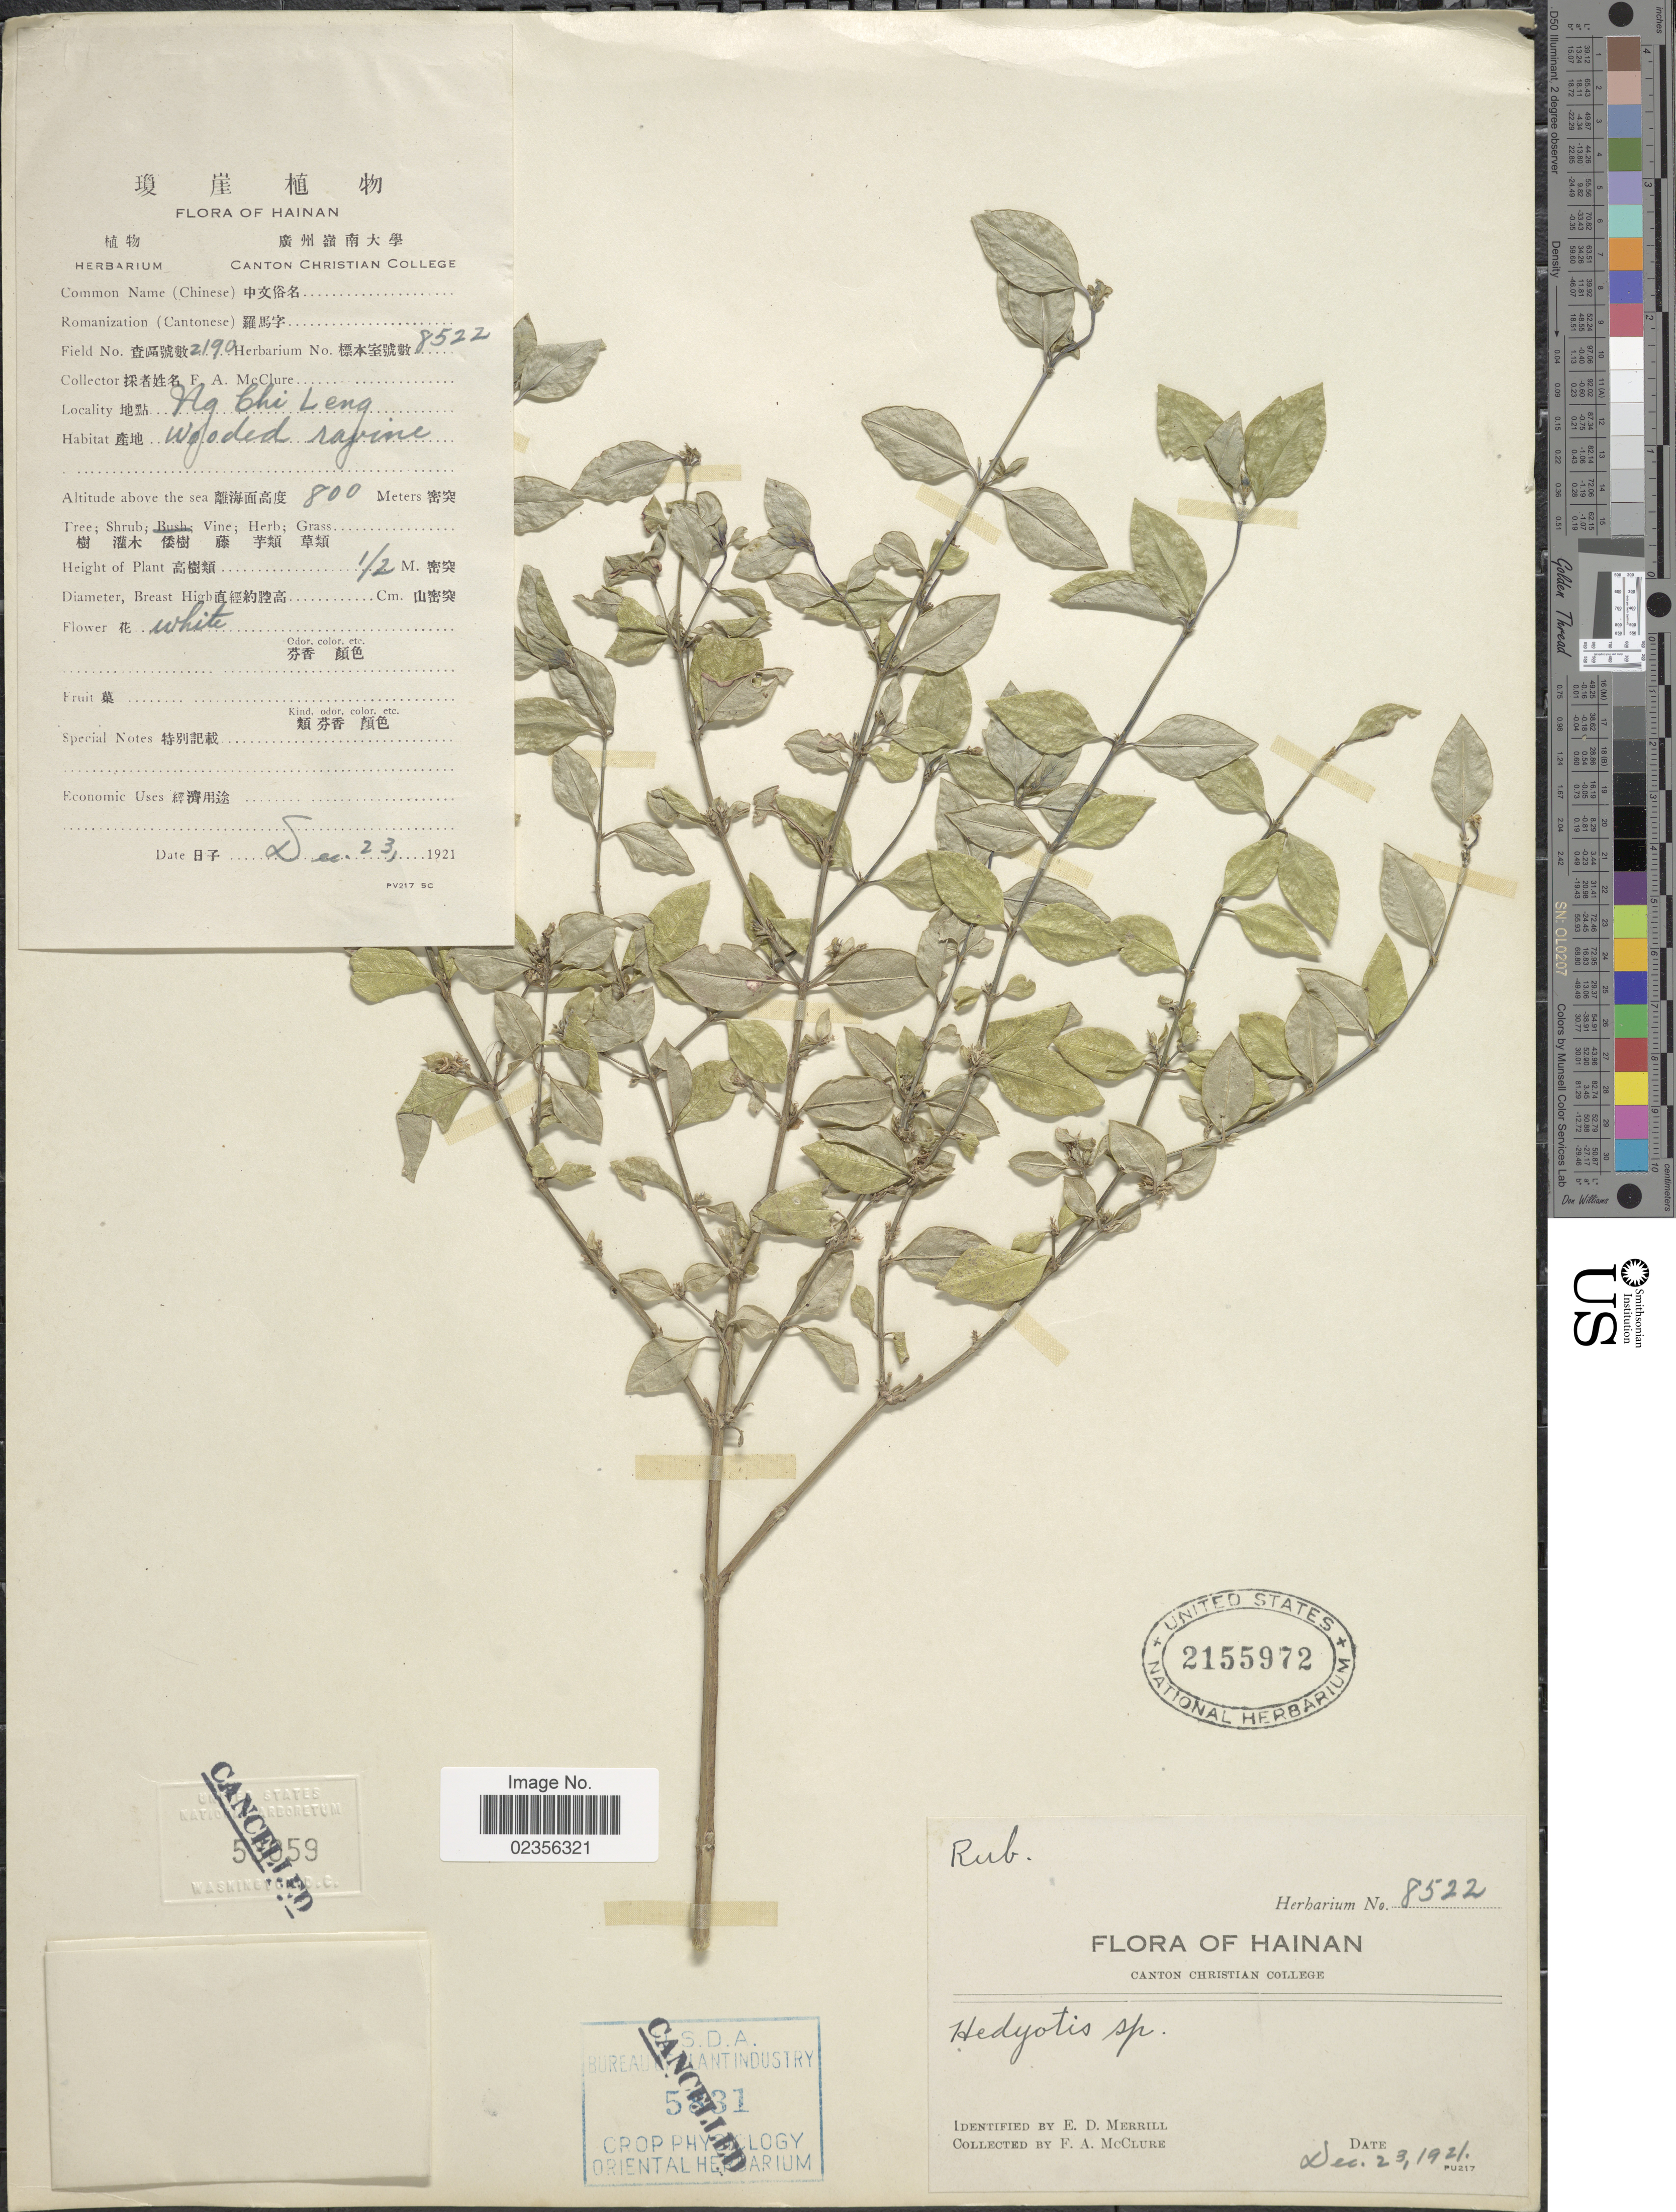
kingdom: Plantae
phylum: Tracheophyta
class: Magnoliopsida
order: Gentianales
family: Rubiaceae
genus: Hedyotis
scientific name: Hedyotis sp.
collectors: F. A. McClure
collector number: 8522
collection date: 1921-12-23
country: China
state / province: Hainan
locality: Hainan, Ng Chi Leng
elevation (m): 800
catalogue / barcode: US 2155972